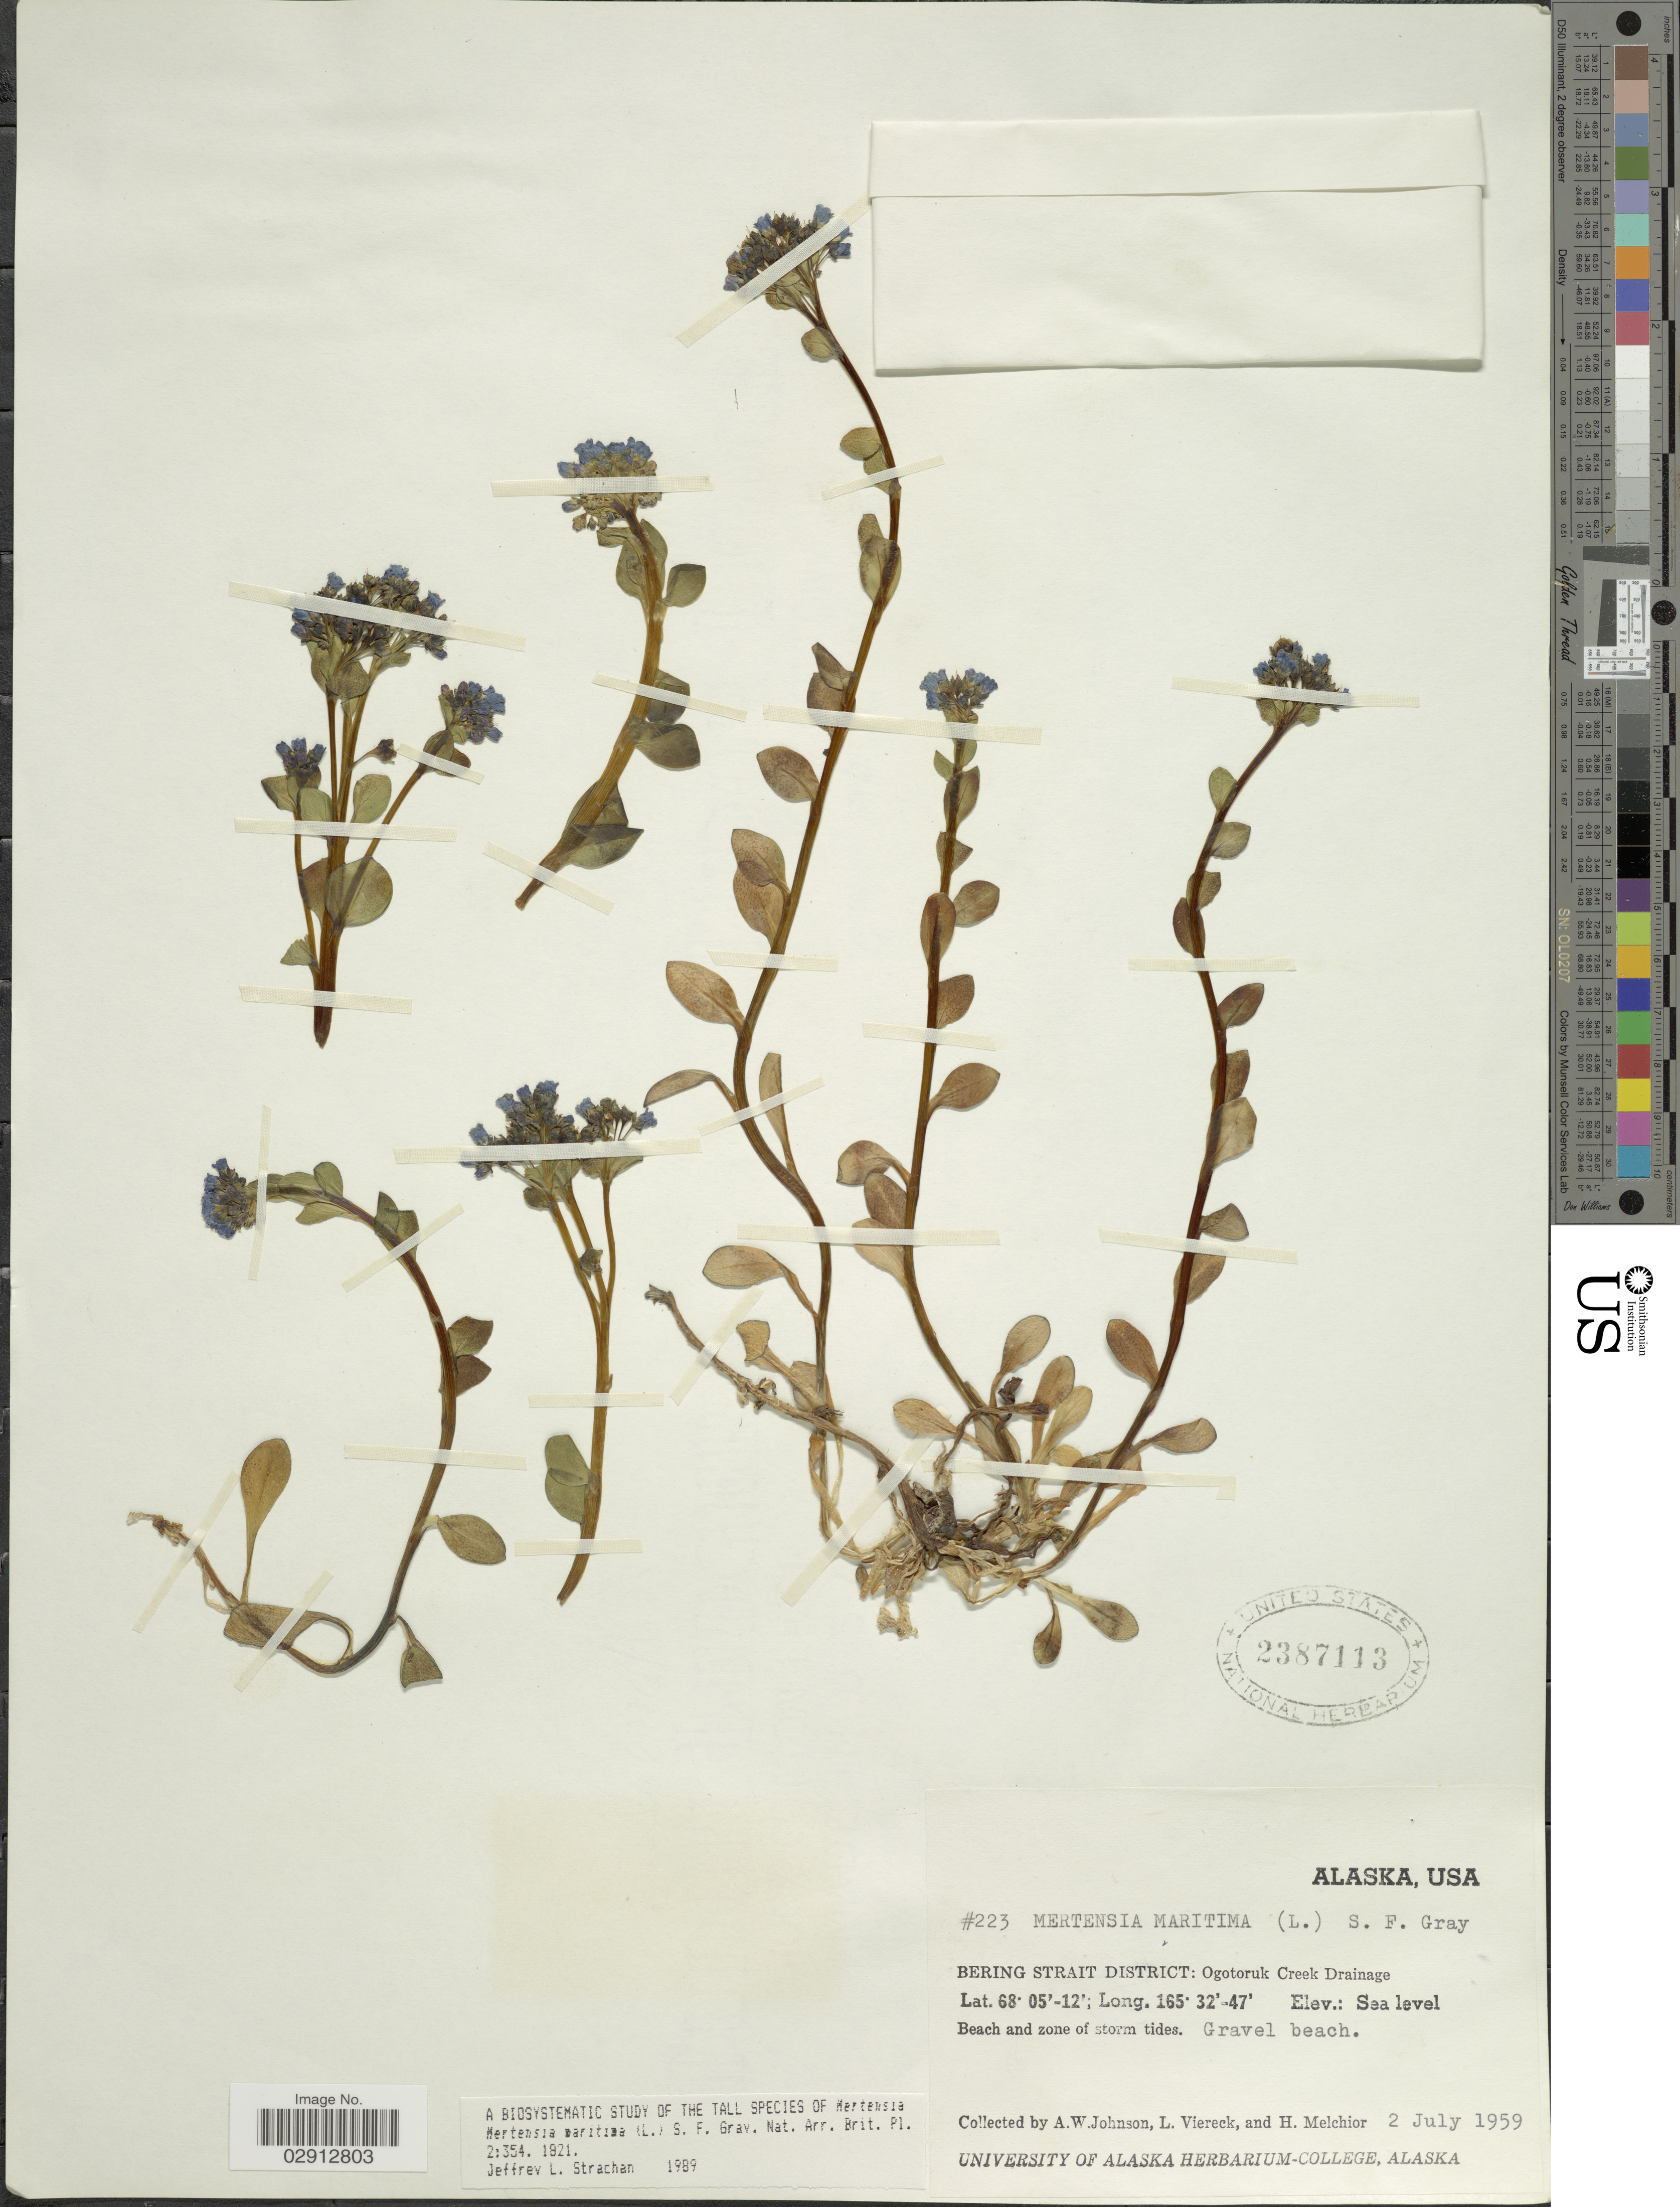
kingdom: Plantae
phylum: Tracheophyta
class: Magnoliopsida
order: Boraginales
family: Boraginaceae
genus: Mertensia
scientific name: Mertensia maritima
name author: (L.) S.F. Gray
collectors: A. W. Johnson, L. Viereck & H. Melchior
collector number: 223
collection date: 1959-07-02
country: United States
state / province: Alaska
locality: Bering Strait District: Ogotoruk Creek Drainage. Beach and zone of storm tides.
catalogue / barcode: US 2387113